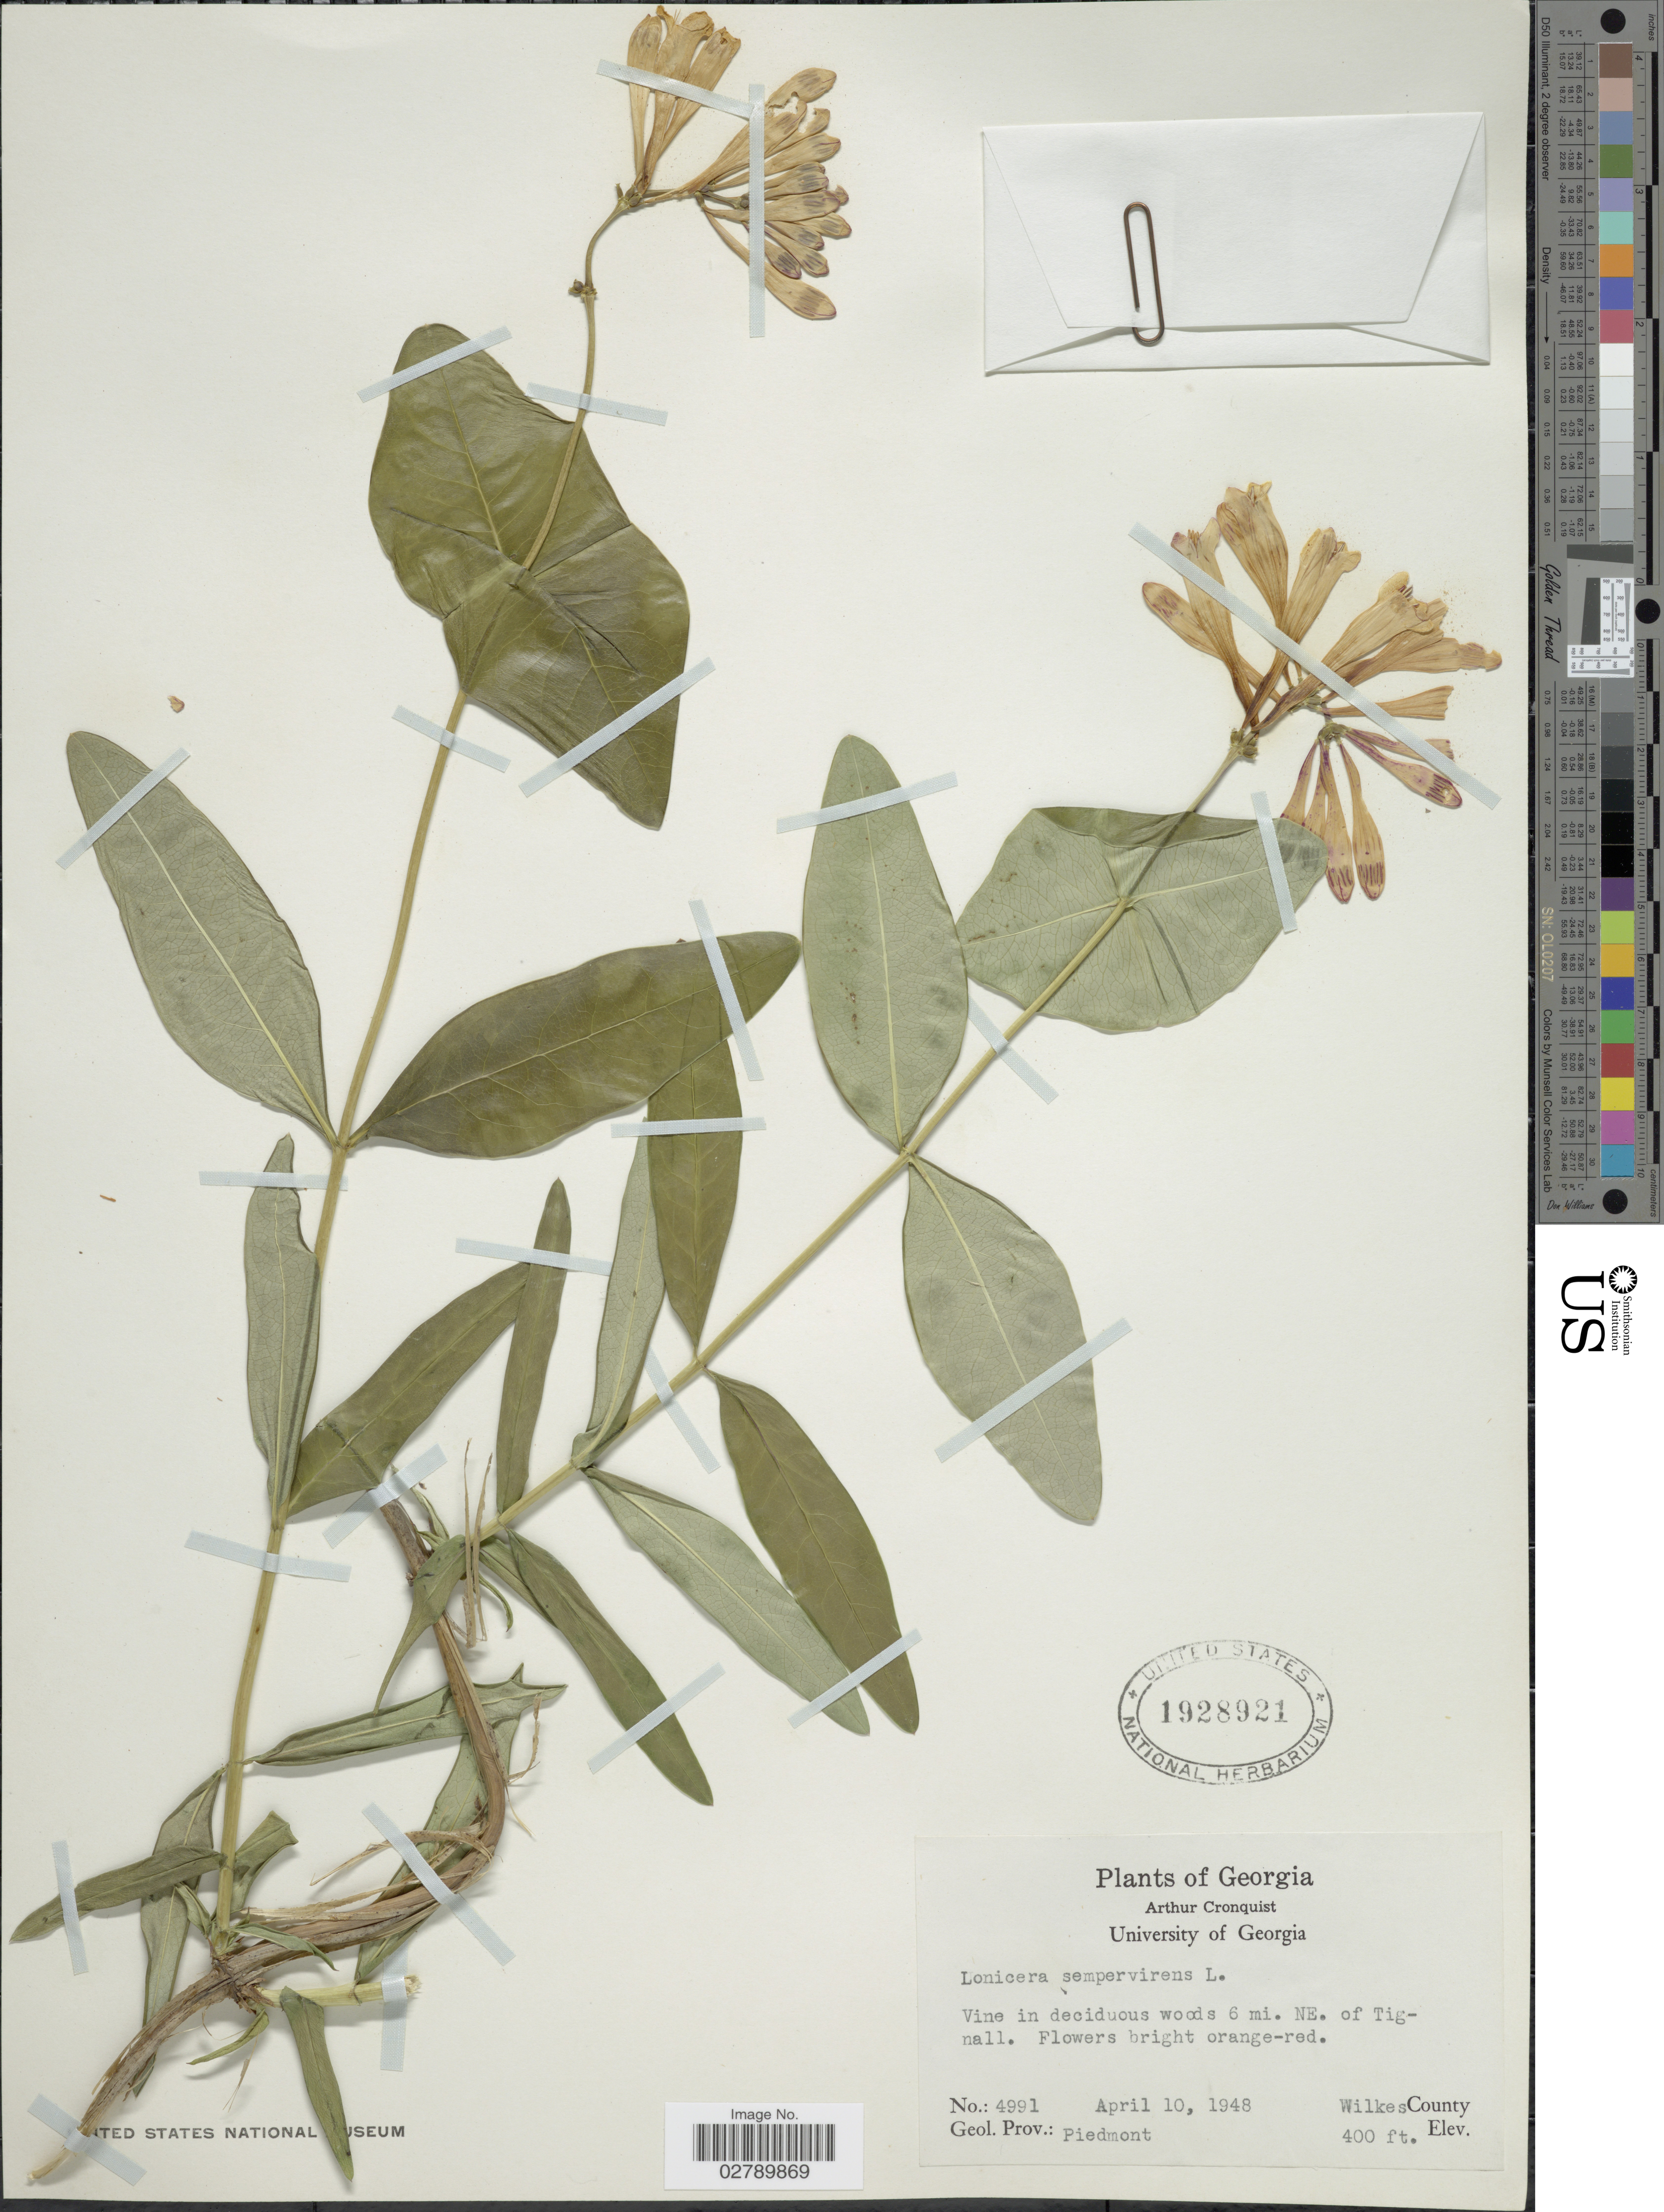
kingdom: Plantae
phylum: Tracheophyta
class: Magnoliopsida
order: Dipsacales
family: Caprifoliaceae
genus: Lonicera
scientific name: Lonicera sempervirens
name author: L.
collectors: A. J. Cronquist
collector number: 4991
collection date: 1948-04-10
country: United States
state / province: Georgia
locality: Vine in deciduous woods 6 mi. NE. of Tignall. Wilkes County.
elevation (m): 122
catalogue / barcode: US 1928921